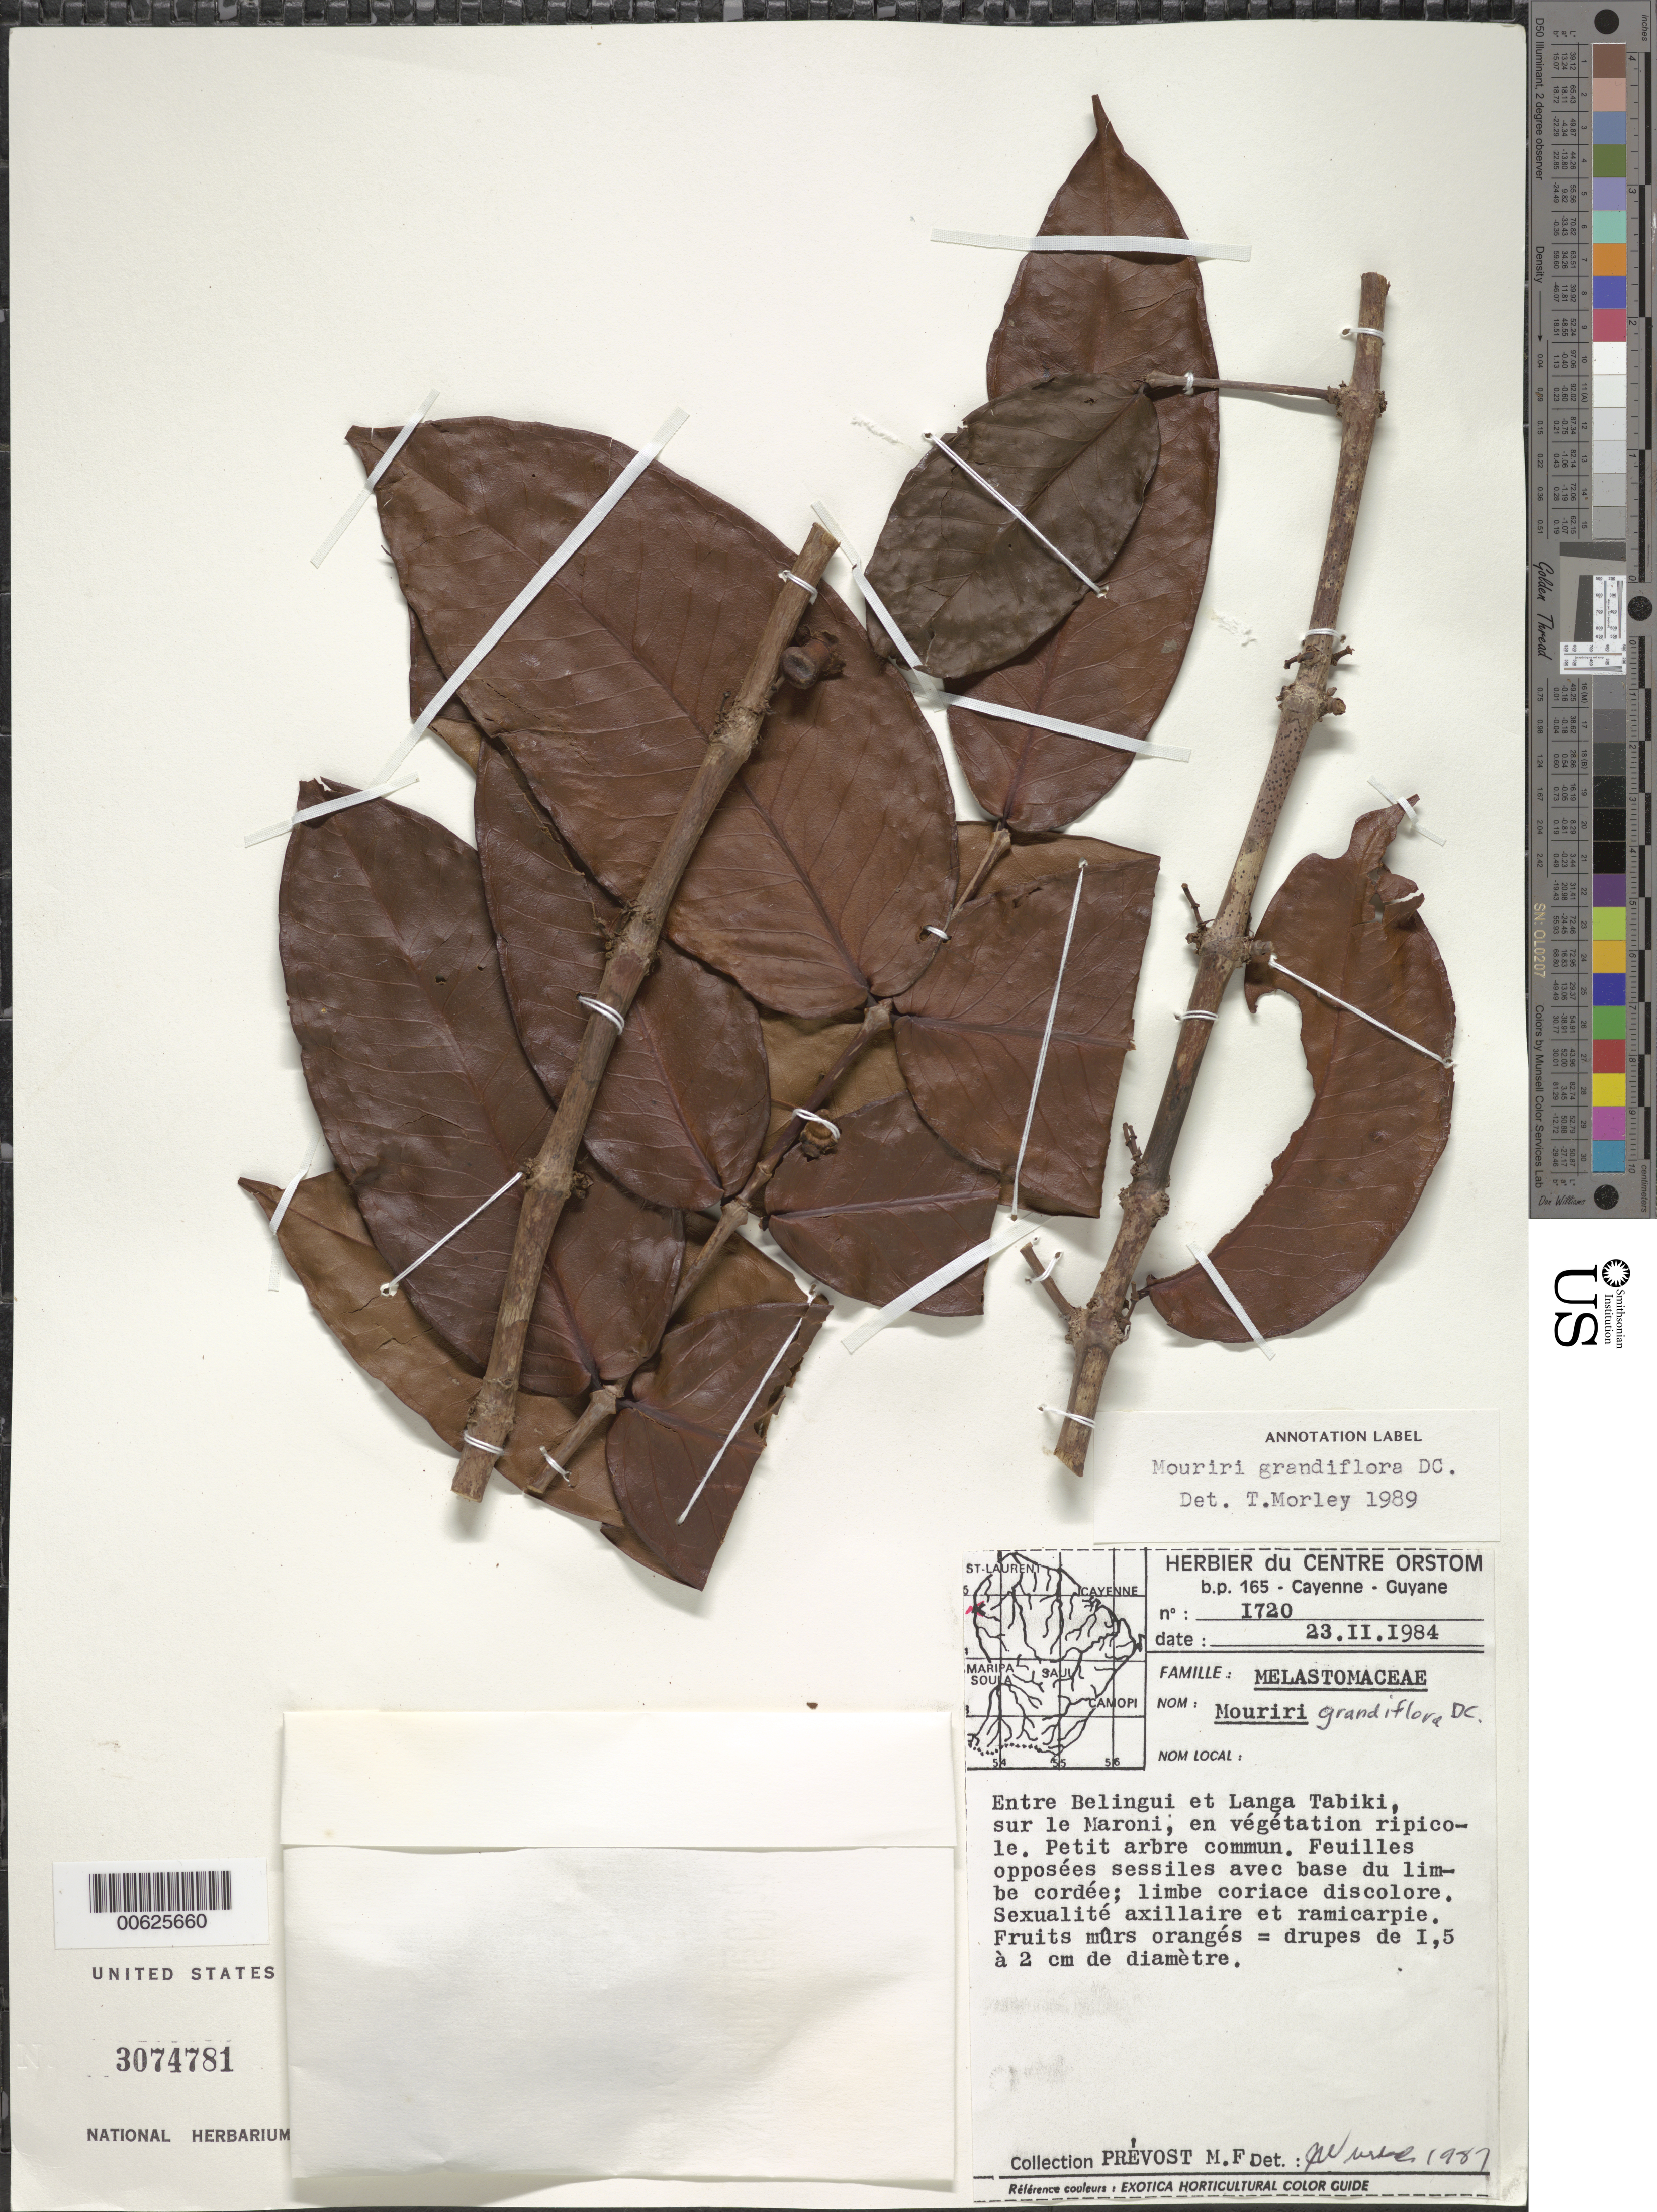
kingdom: Plantae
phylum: Tracheophyta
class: Magnoliopsida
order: Myrtales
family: Melastomataceae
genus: Mouriri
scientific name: Mouriri grandiflora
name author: DC.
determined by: Morley, T.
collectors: M.-F. Prévost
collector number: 1720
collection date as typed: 23-Feb-84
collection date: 1984-02-23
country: French Guiana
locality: Maroni R., betw. Belingui & Langa Tabiki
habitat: Vegetation ripicole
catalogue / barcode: US 3074781